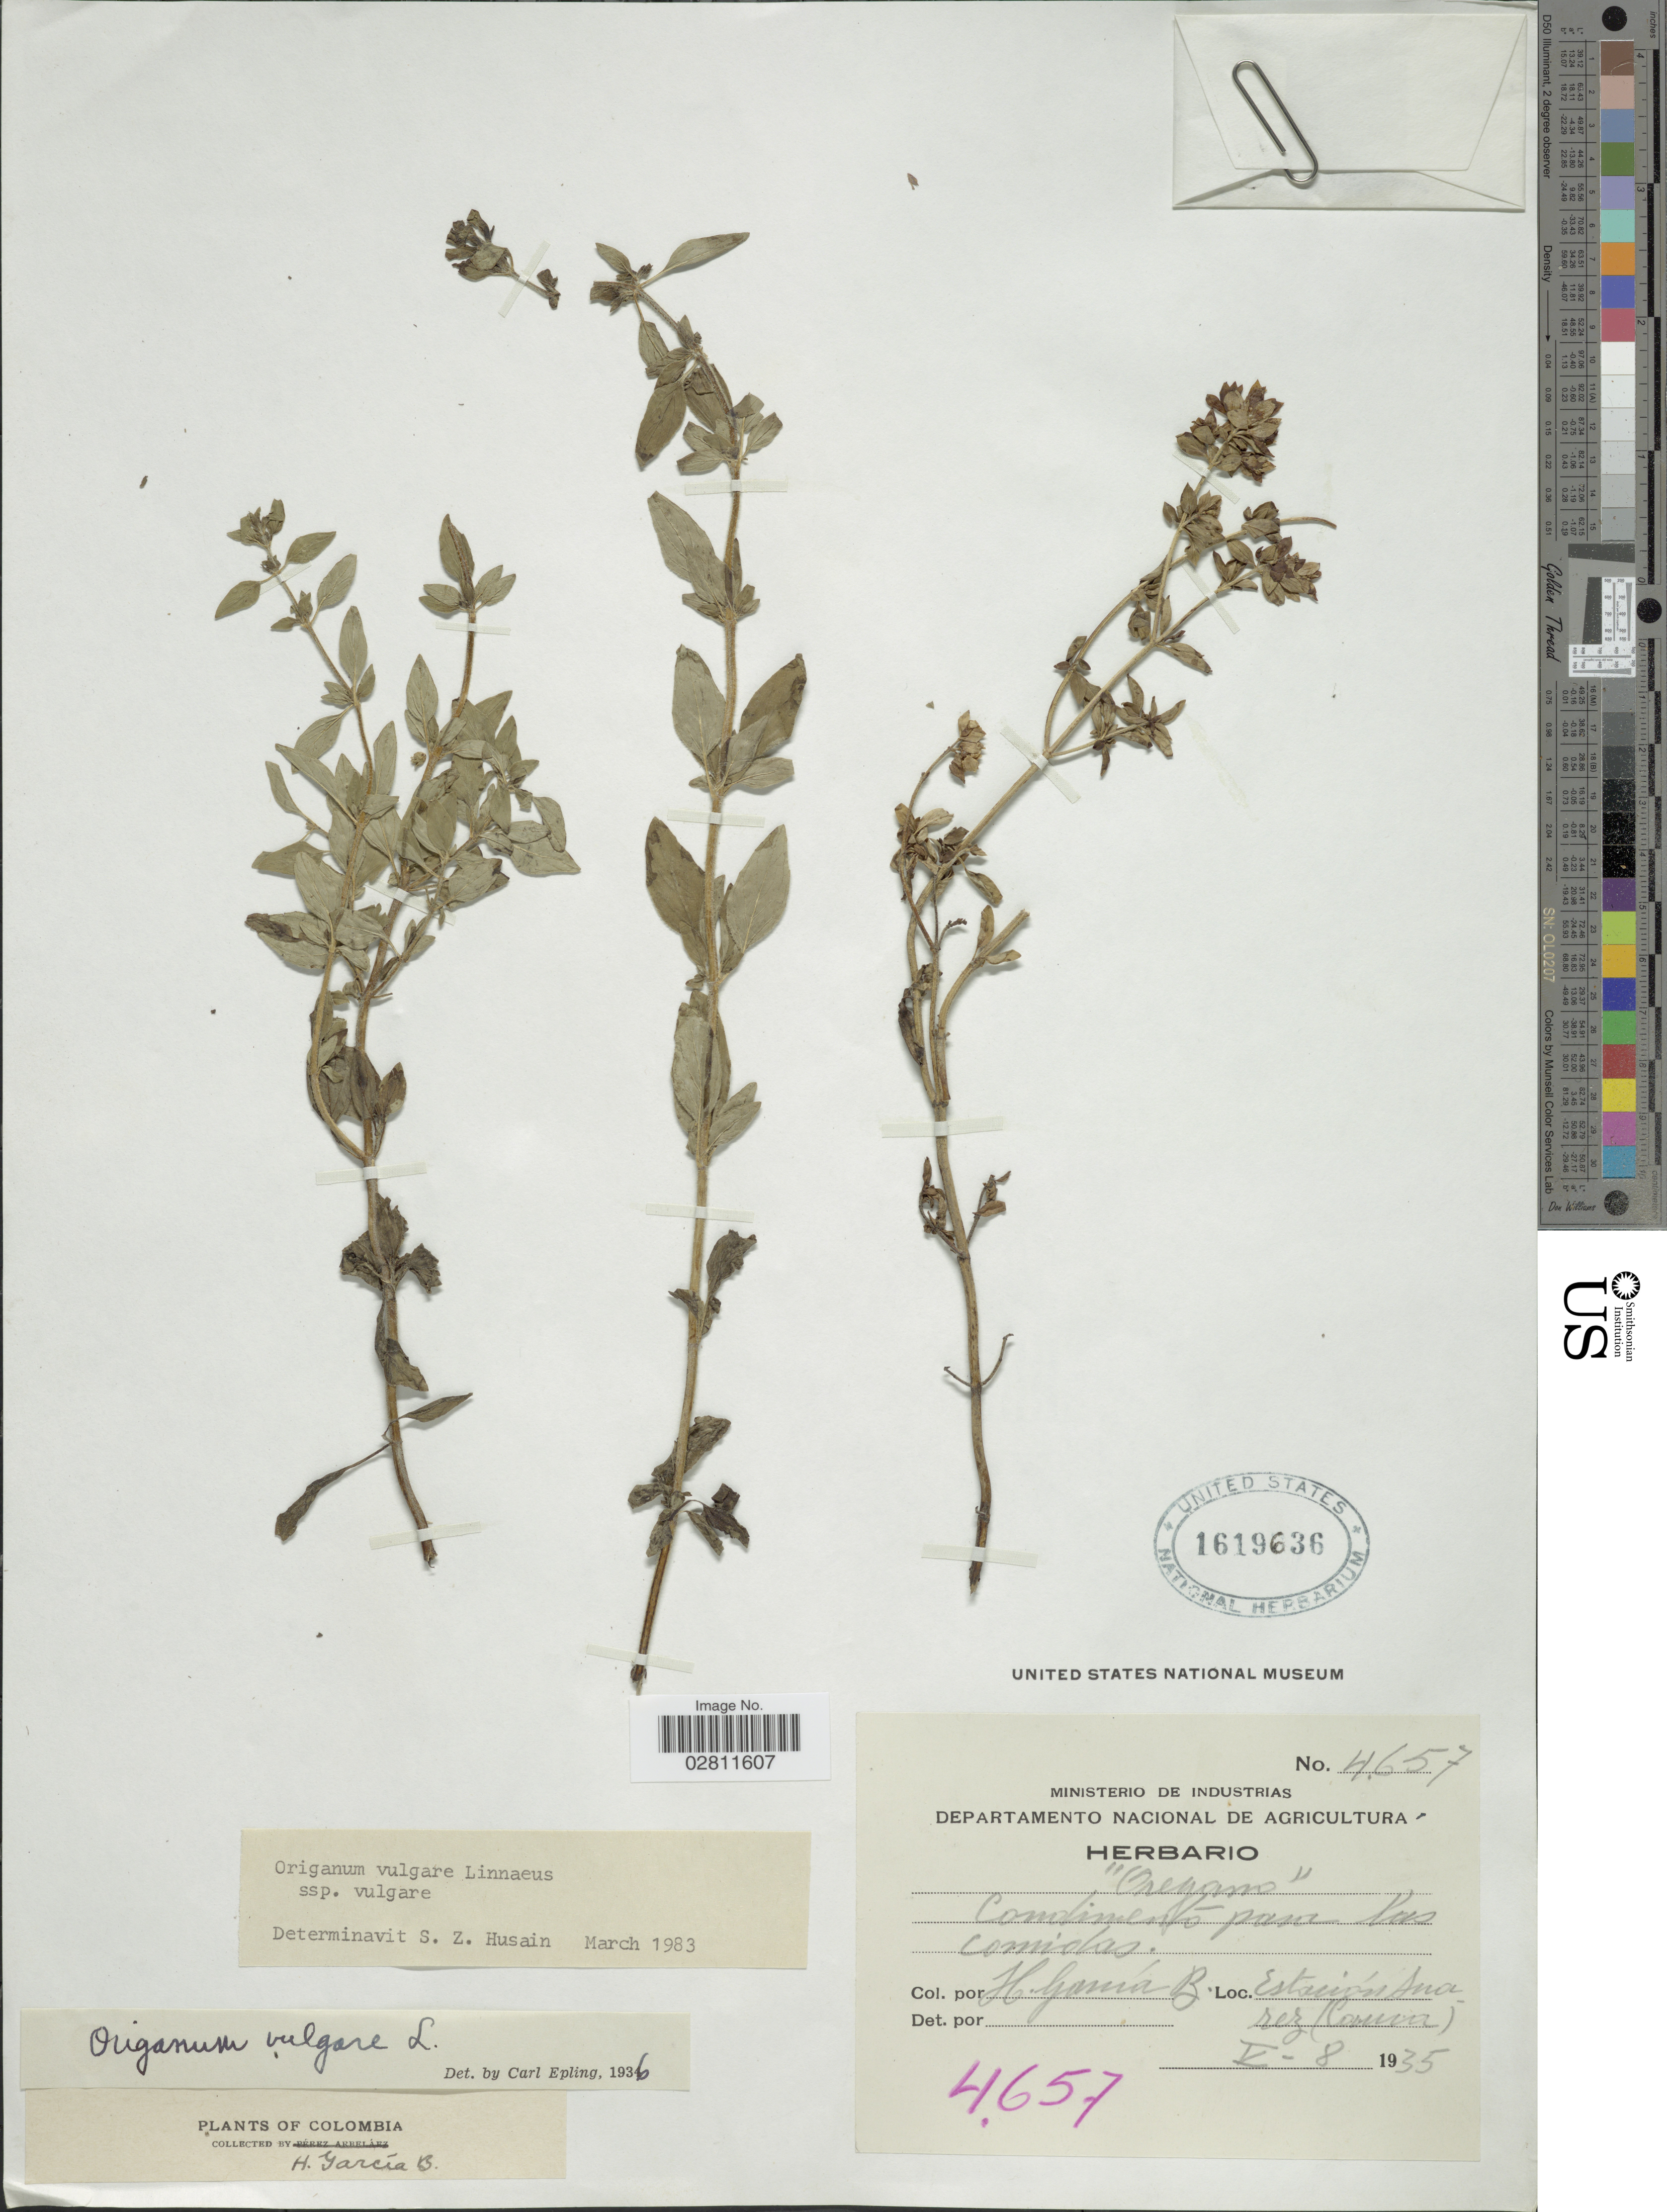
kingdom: Plantae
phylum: Tracheophyta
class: Magnoliopsida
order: Lamiales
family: Lamiaceae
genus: Origanum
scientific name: Origanum vulgare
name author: L.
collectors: H. García Barriga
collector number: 4657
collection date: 1935-05-08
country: Colombia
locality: Estación Suarez (Cauca)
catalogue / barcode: US 1619636